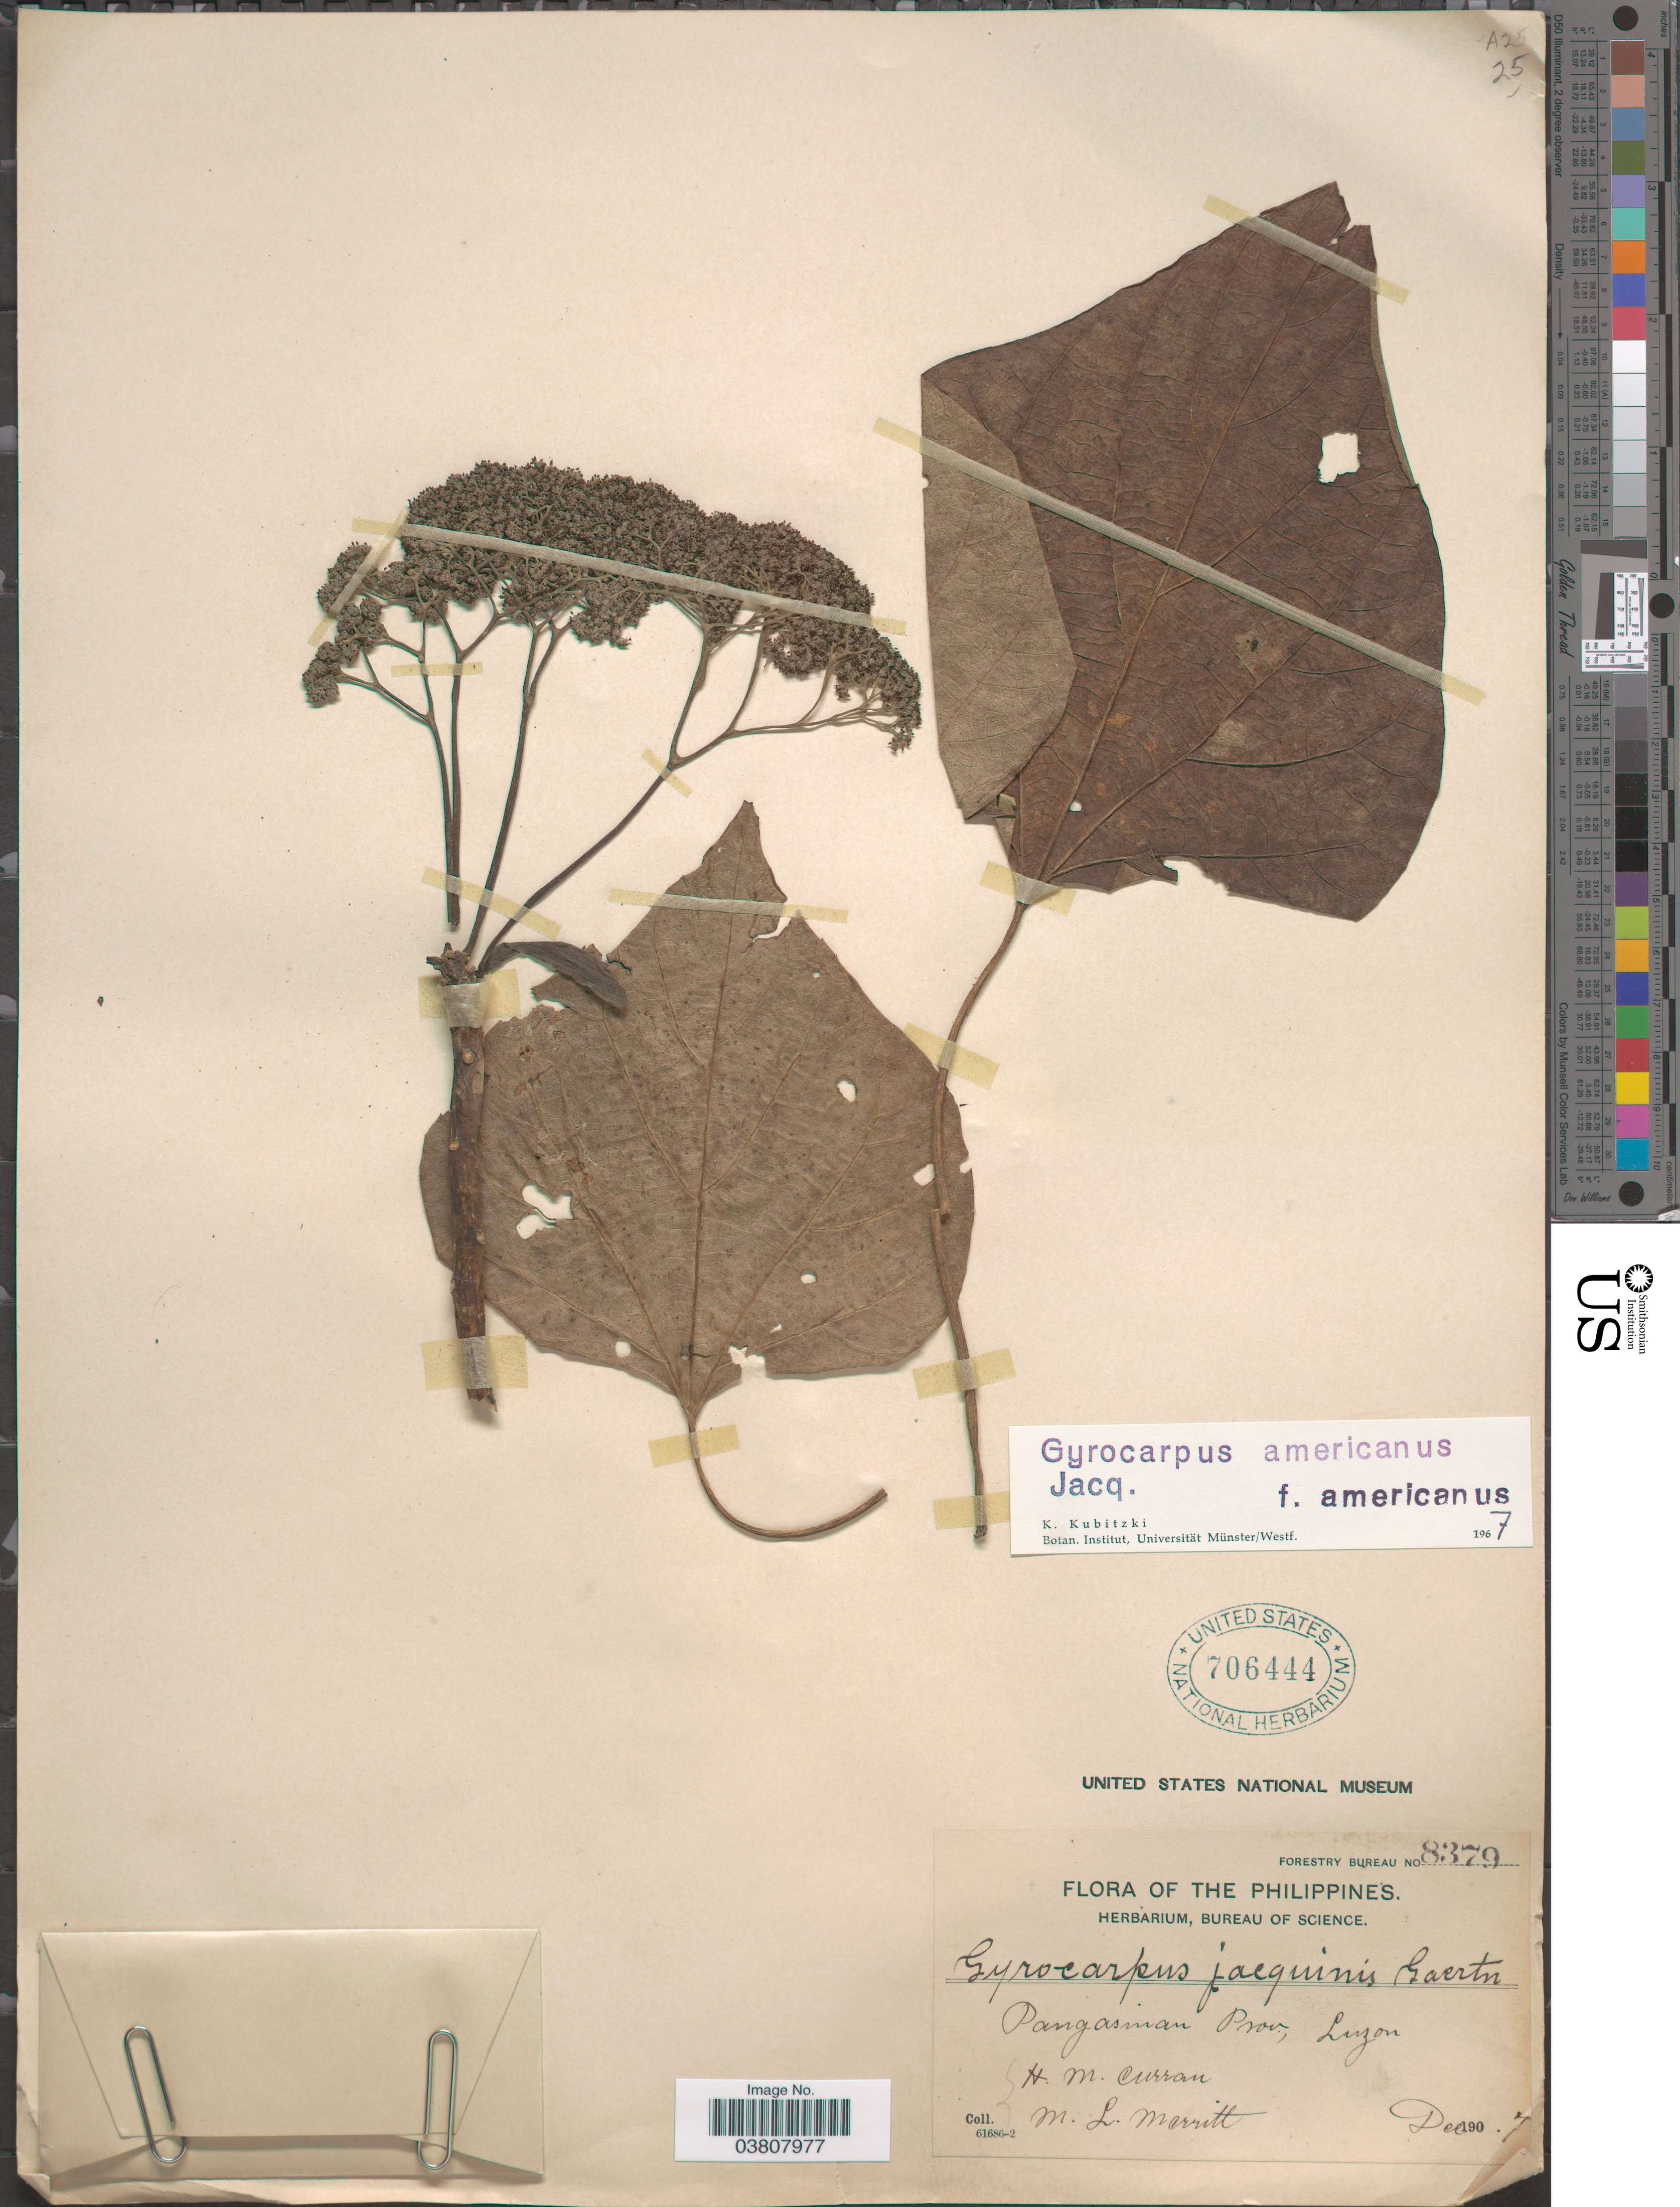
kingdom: Plantae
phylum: Tracheophyta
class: Magnoliopsida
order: Laurales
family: Hernandiaceae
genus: Gyrocarpus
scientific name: Gyrocarpus americanus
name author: Jacq.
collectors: H. M. Curran & M. L. Merritt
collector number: Forestry Bureau 8379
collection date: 1907-12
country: Philippines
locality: Pangasinan Prov., Luzon.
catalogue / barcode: US 706444